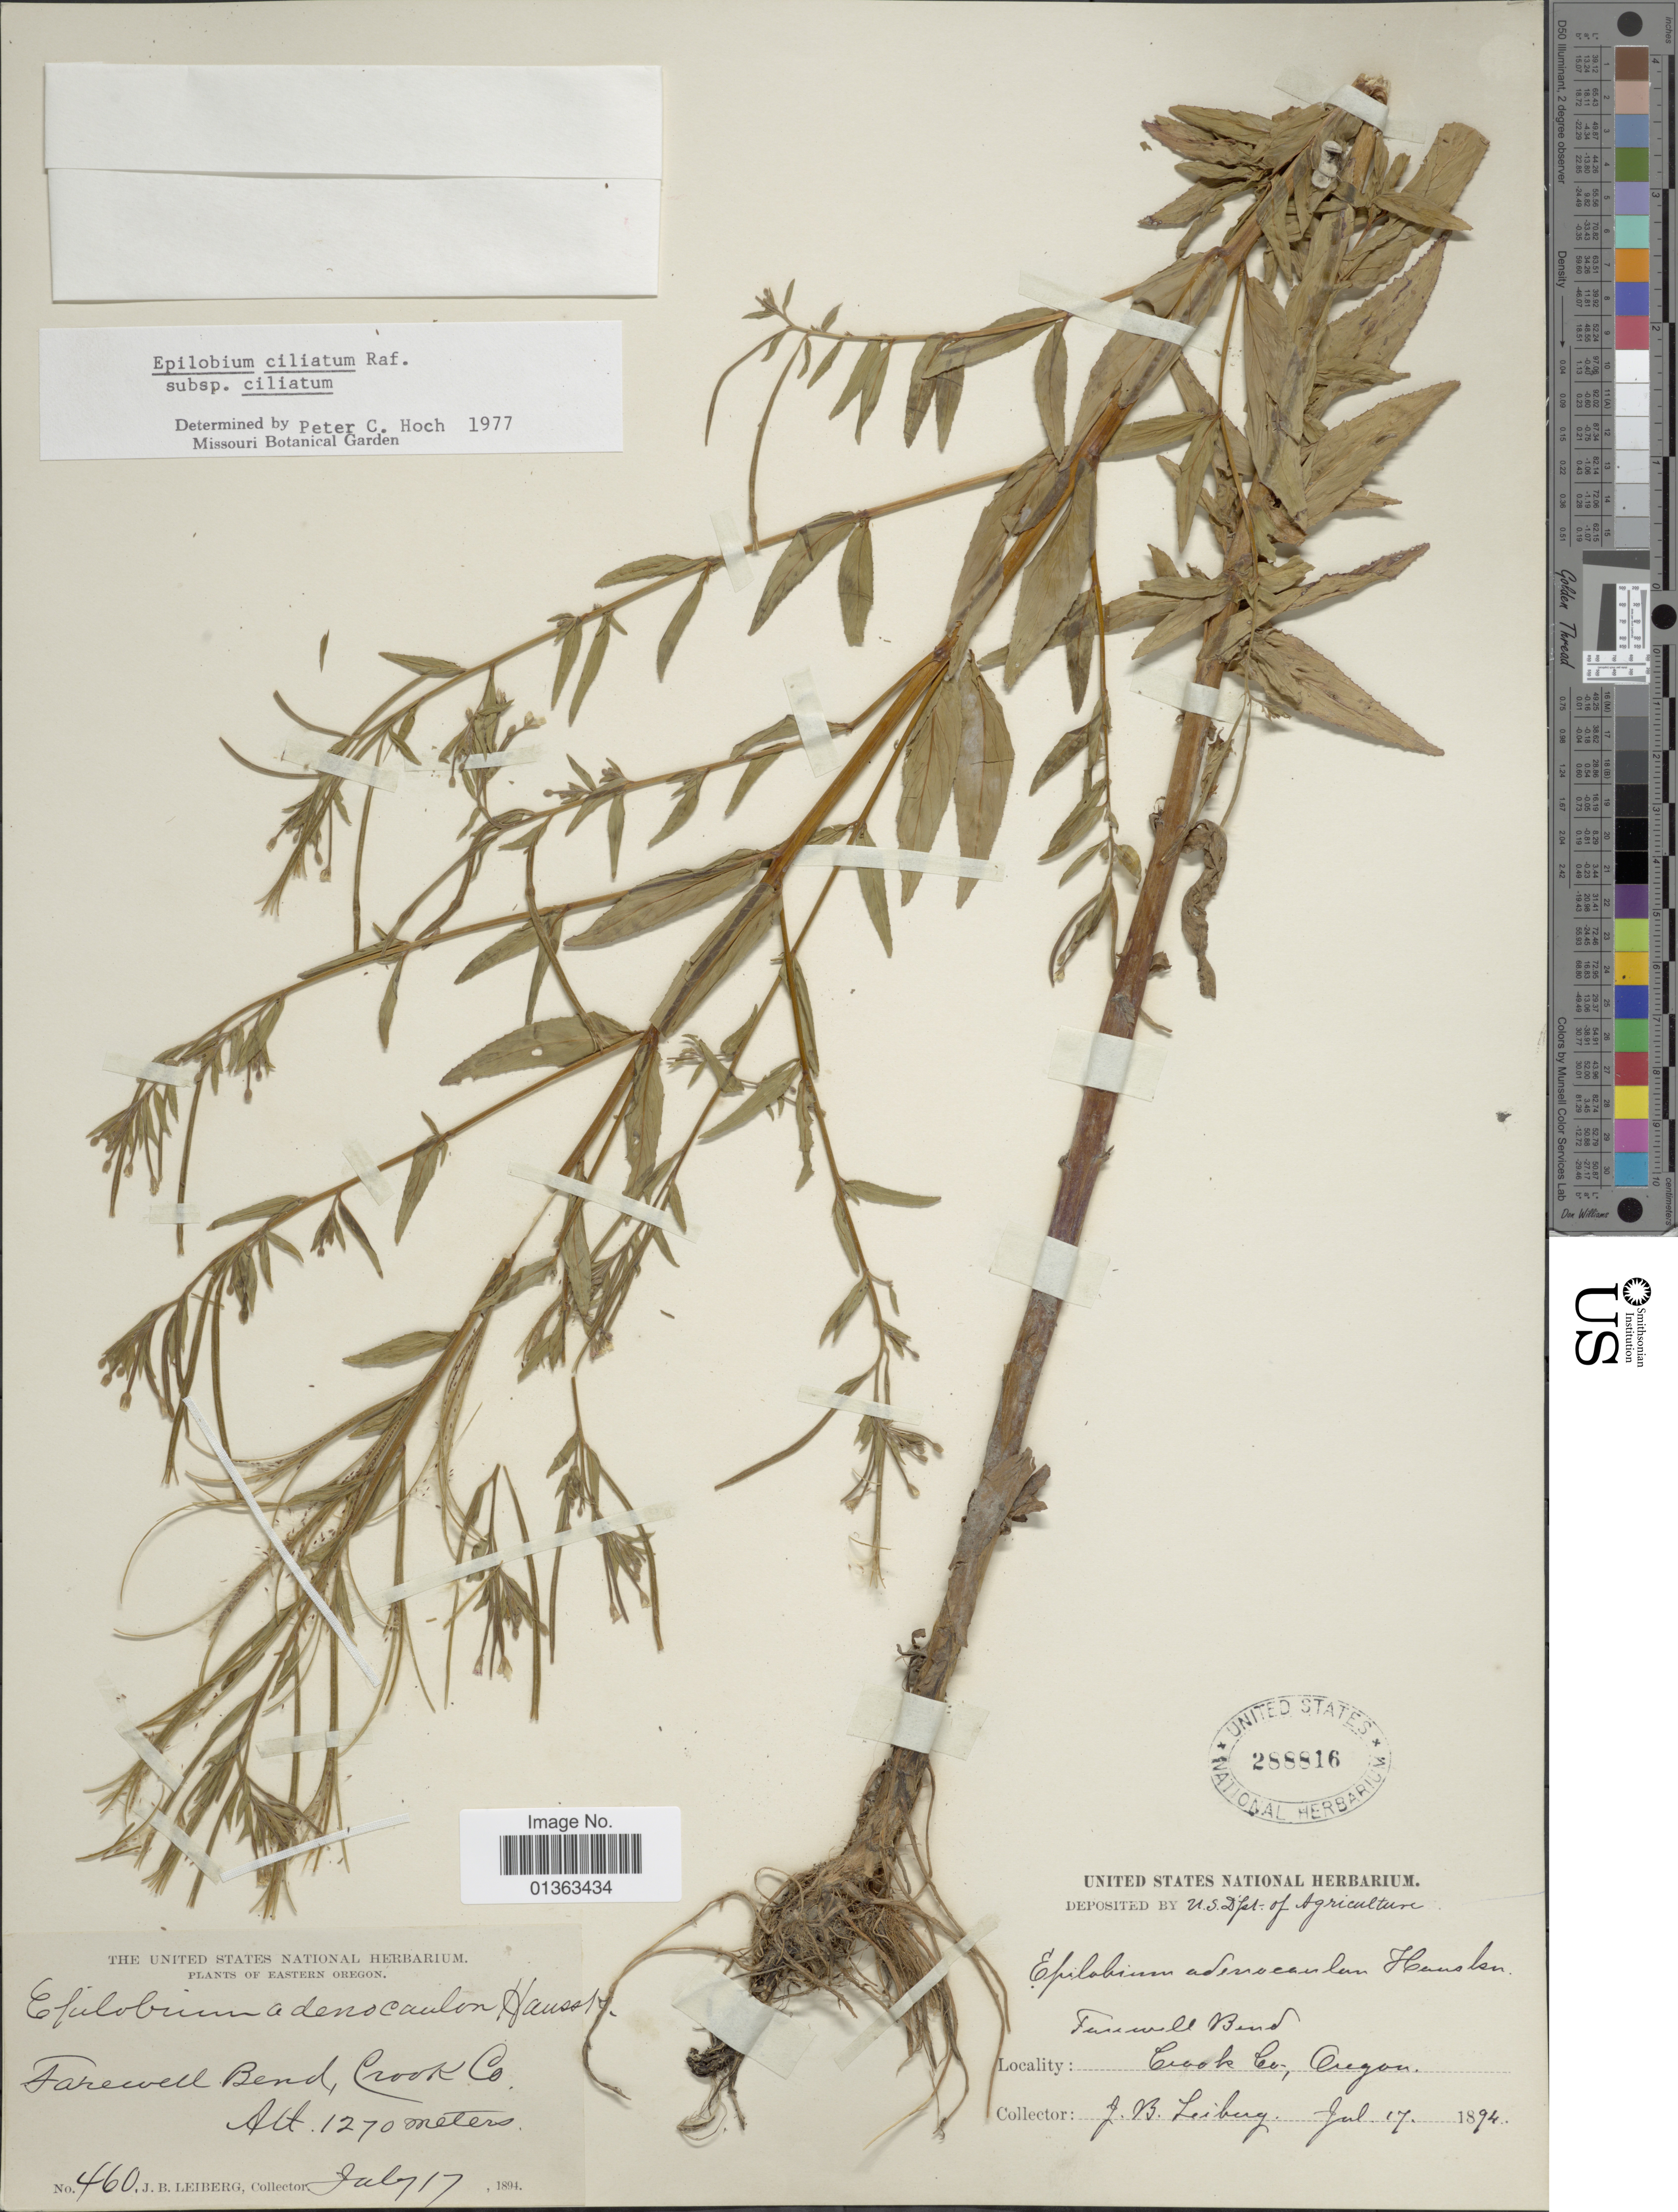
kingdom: Plantae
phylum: Tracheophyta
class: Magnoliopsida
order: Myrtales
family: Onagraceae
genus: Epilobium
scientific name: Epilobium ciliatum subsp. ciliatum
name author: Raf.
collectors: J. B. Leiberg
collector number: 460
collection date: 1894-07-17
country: United States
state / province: Oregon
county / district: Crook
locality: Eastern Oregon. Farewell Bend, Crook Co.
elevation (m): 1270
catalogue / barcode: US 288816